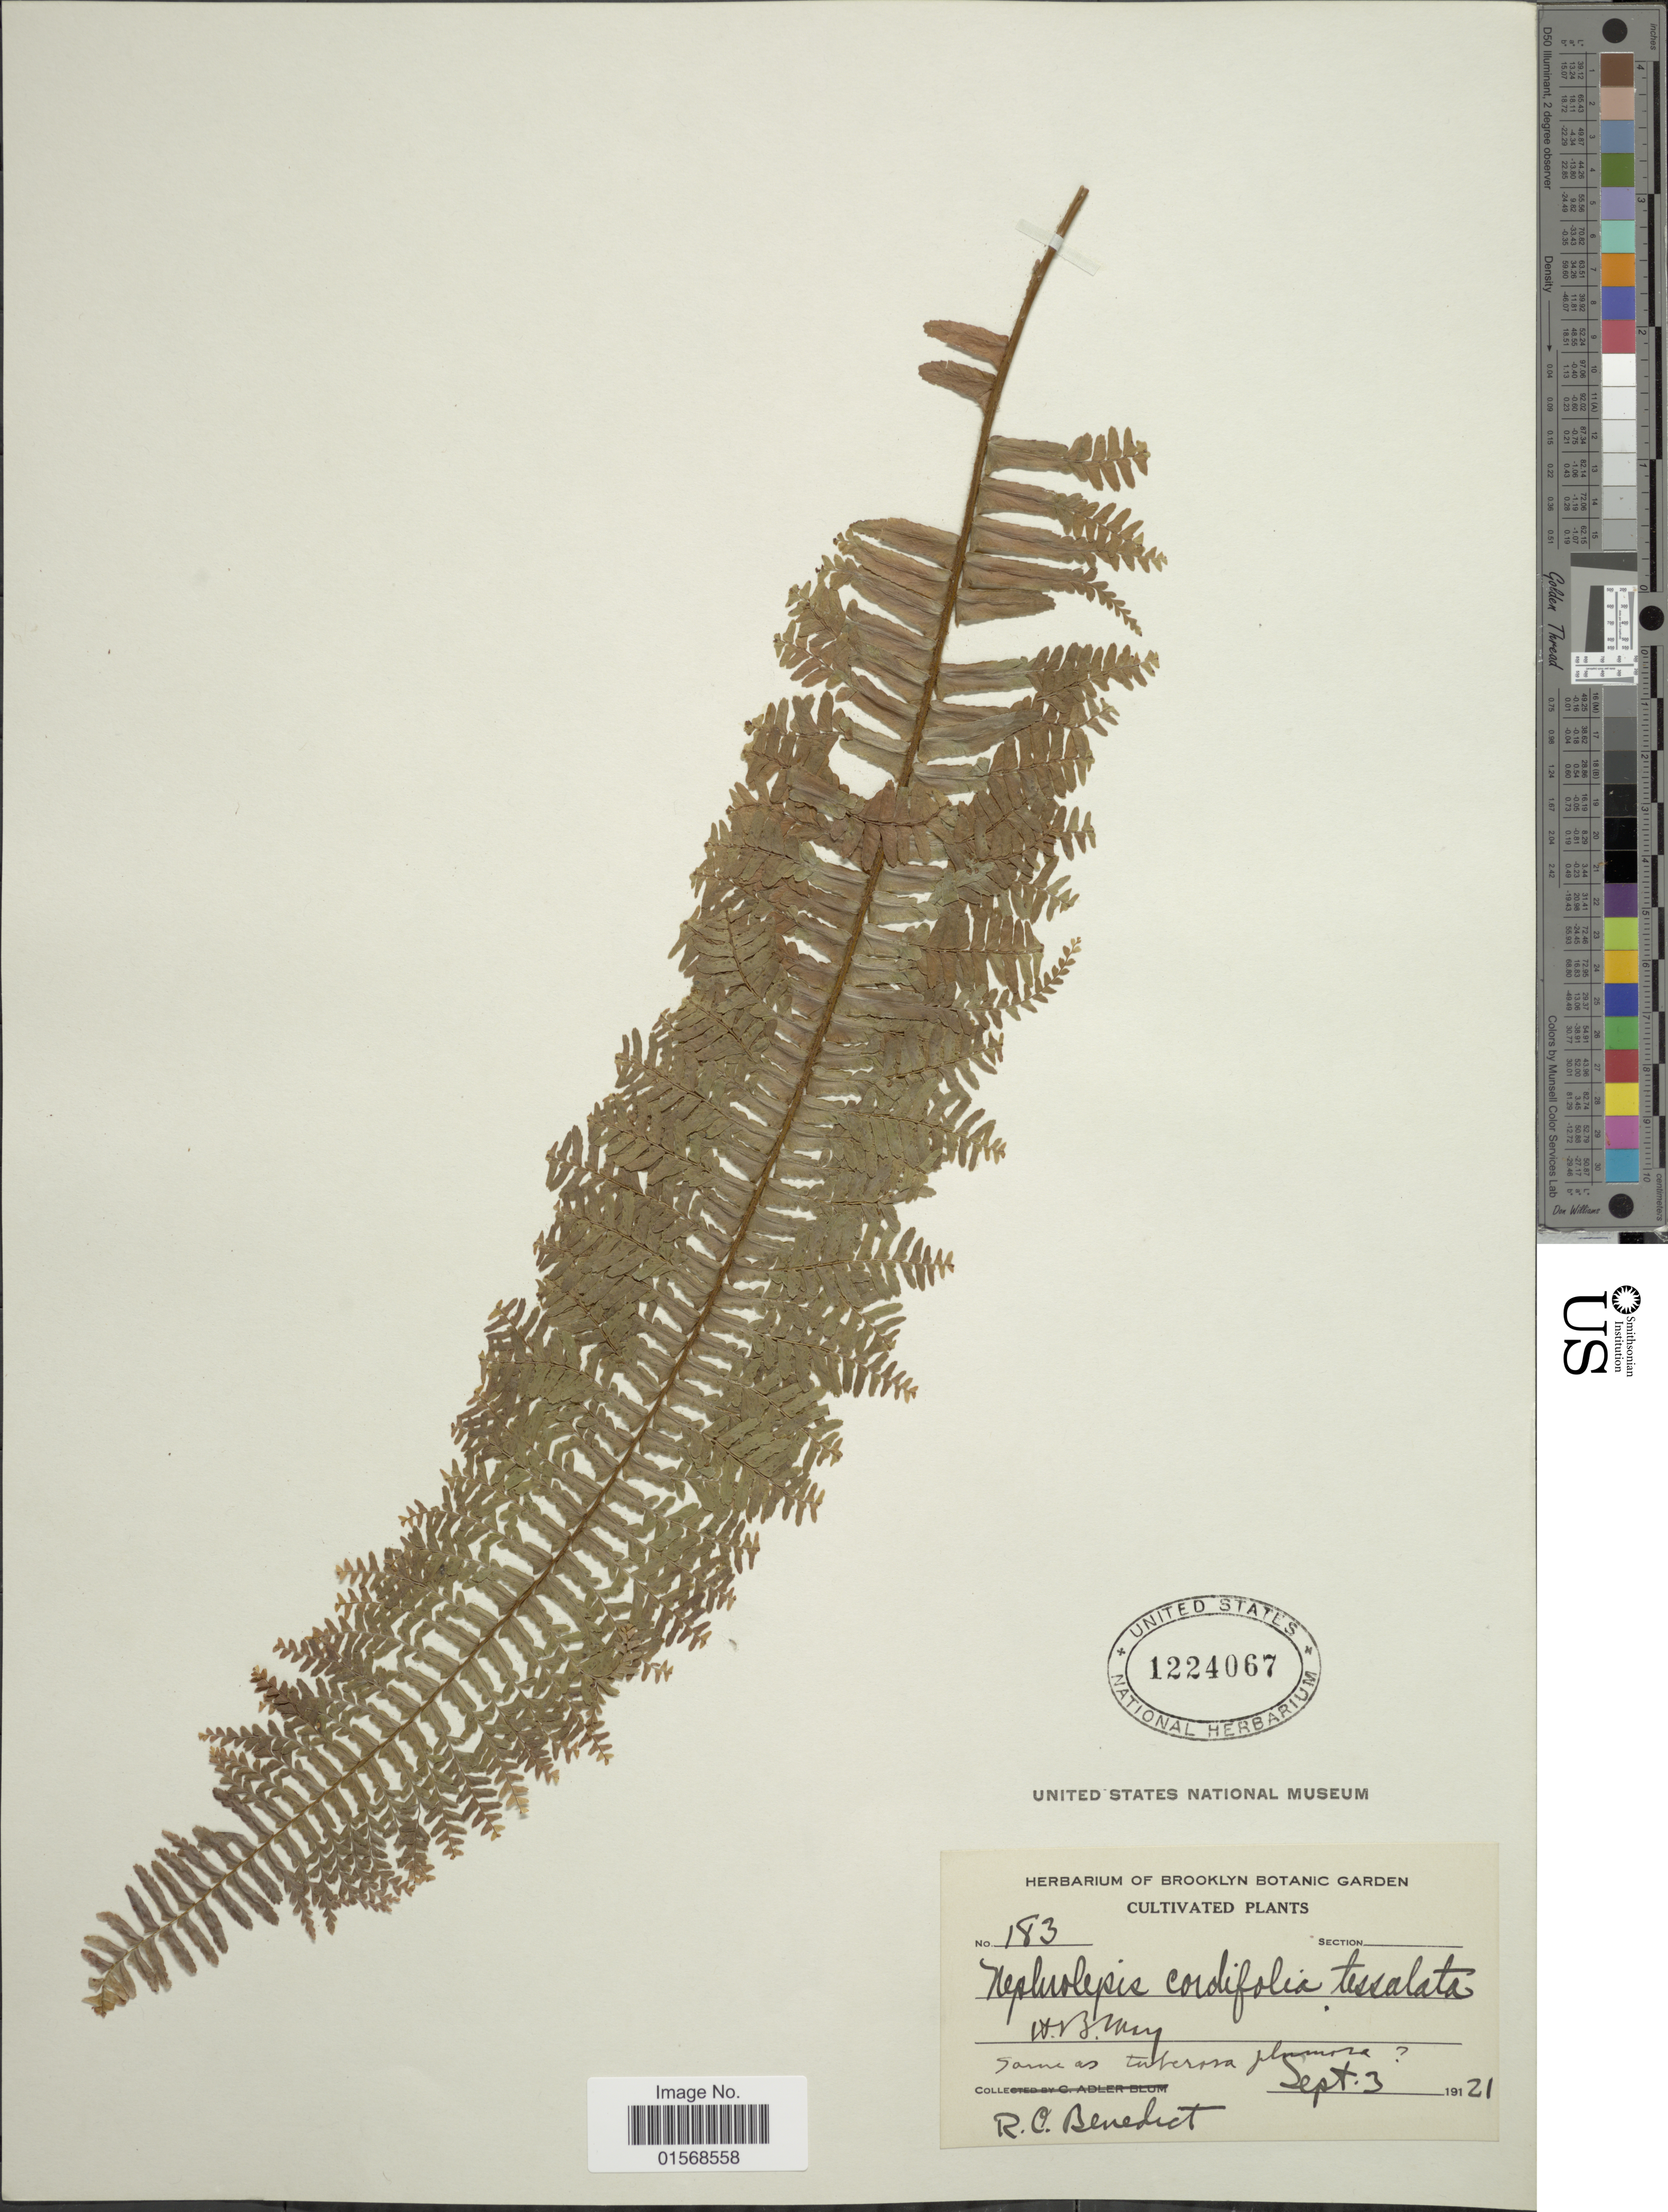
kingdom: Plantae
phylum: Tracheophyta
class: Polypodiopsida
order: Polypodiales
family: Nephrolepidaceae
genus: Nephrolepis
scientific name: Nephrolepis cordifolia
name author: (L.) C. Presl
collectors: R. C. Benedict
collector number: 183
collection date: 1921-09-03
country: United States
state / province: New York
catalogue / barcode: US 1224067